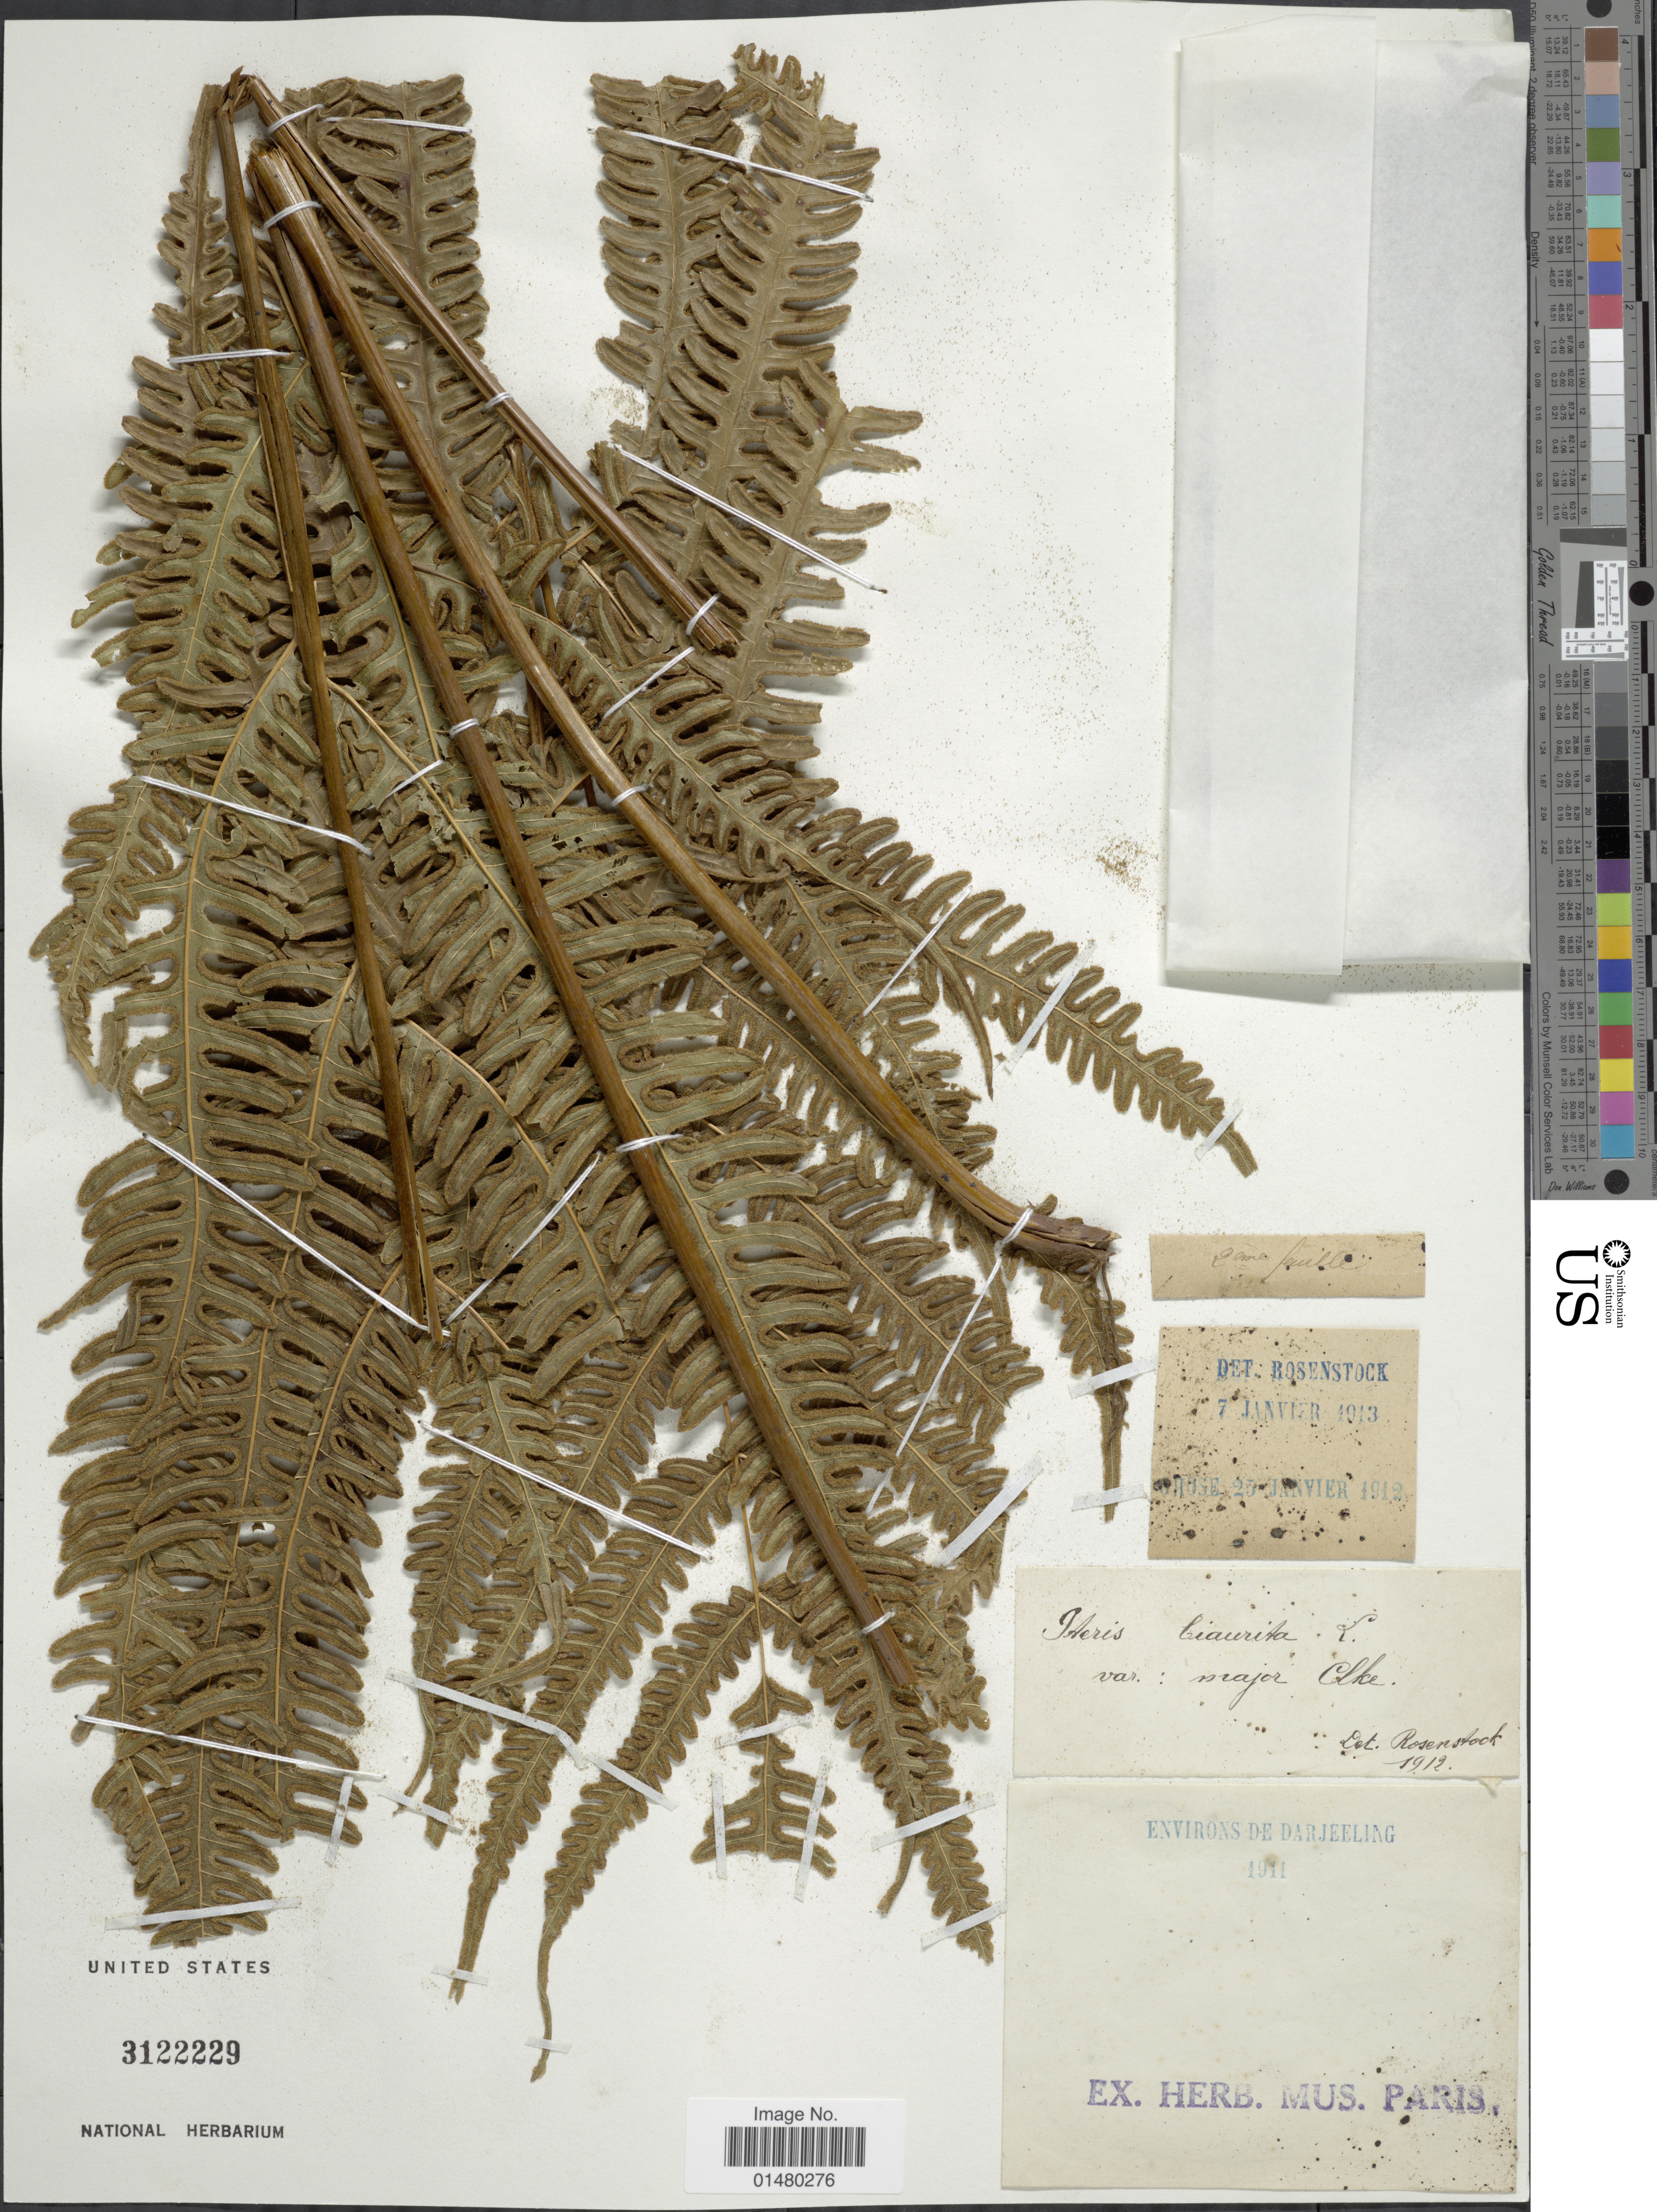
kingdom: Plantae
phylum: Tracheophyta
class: Polypodiopsida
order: Polypodiales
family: Pteridaceae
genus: Pteris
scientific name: Pteris biaurita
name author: L.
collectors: ex herb. Mus. Paris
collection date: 1911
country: India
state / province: West Bengal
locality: Environs de Darjeeling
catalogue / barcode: US 3122229